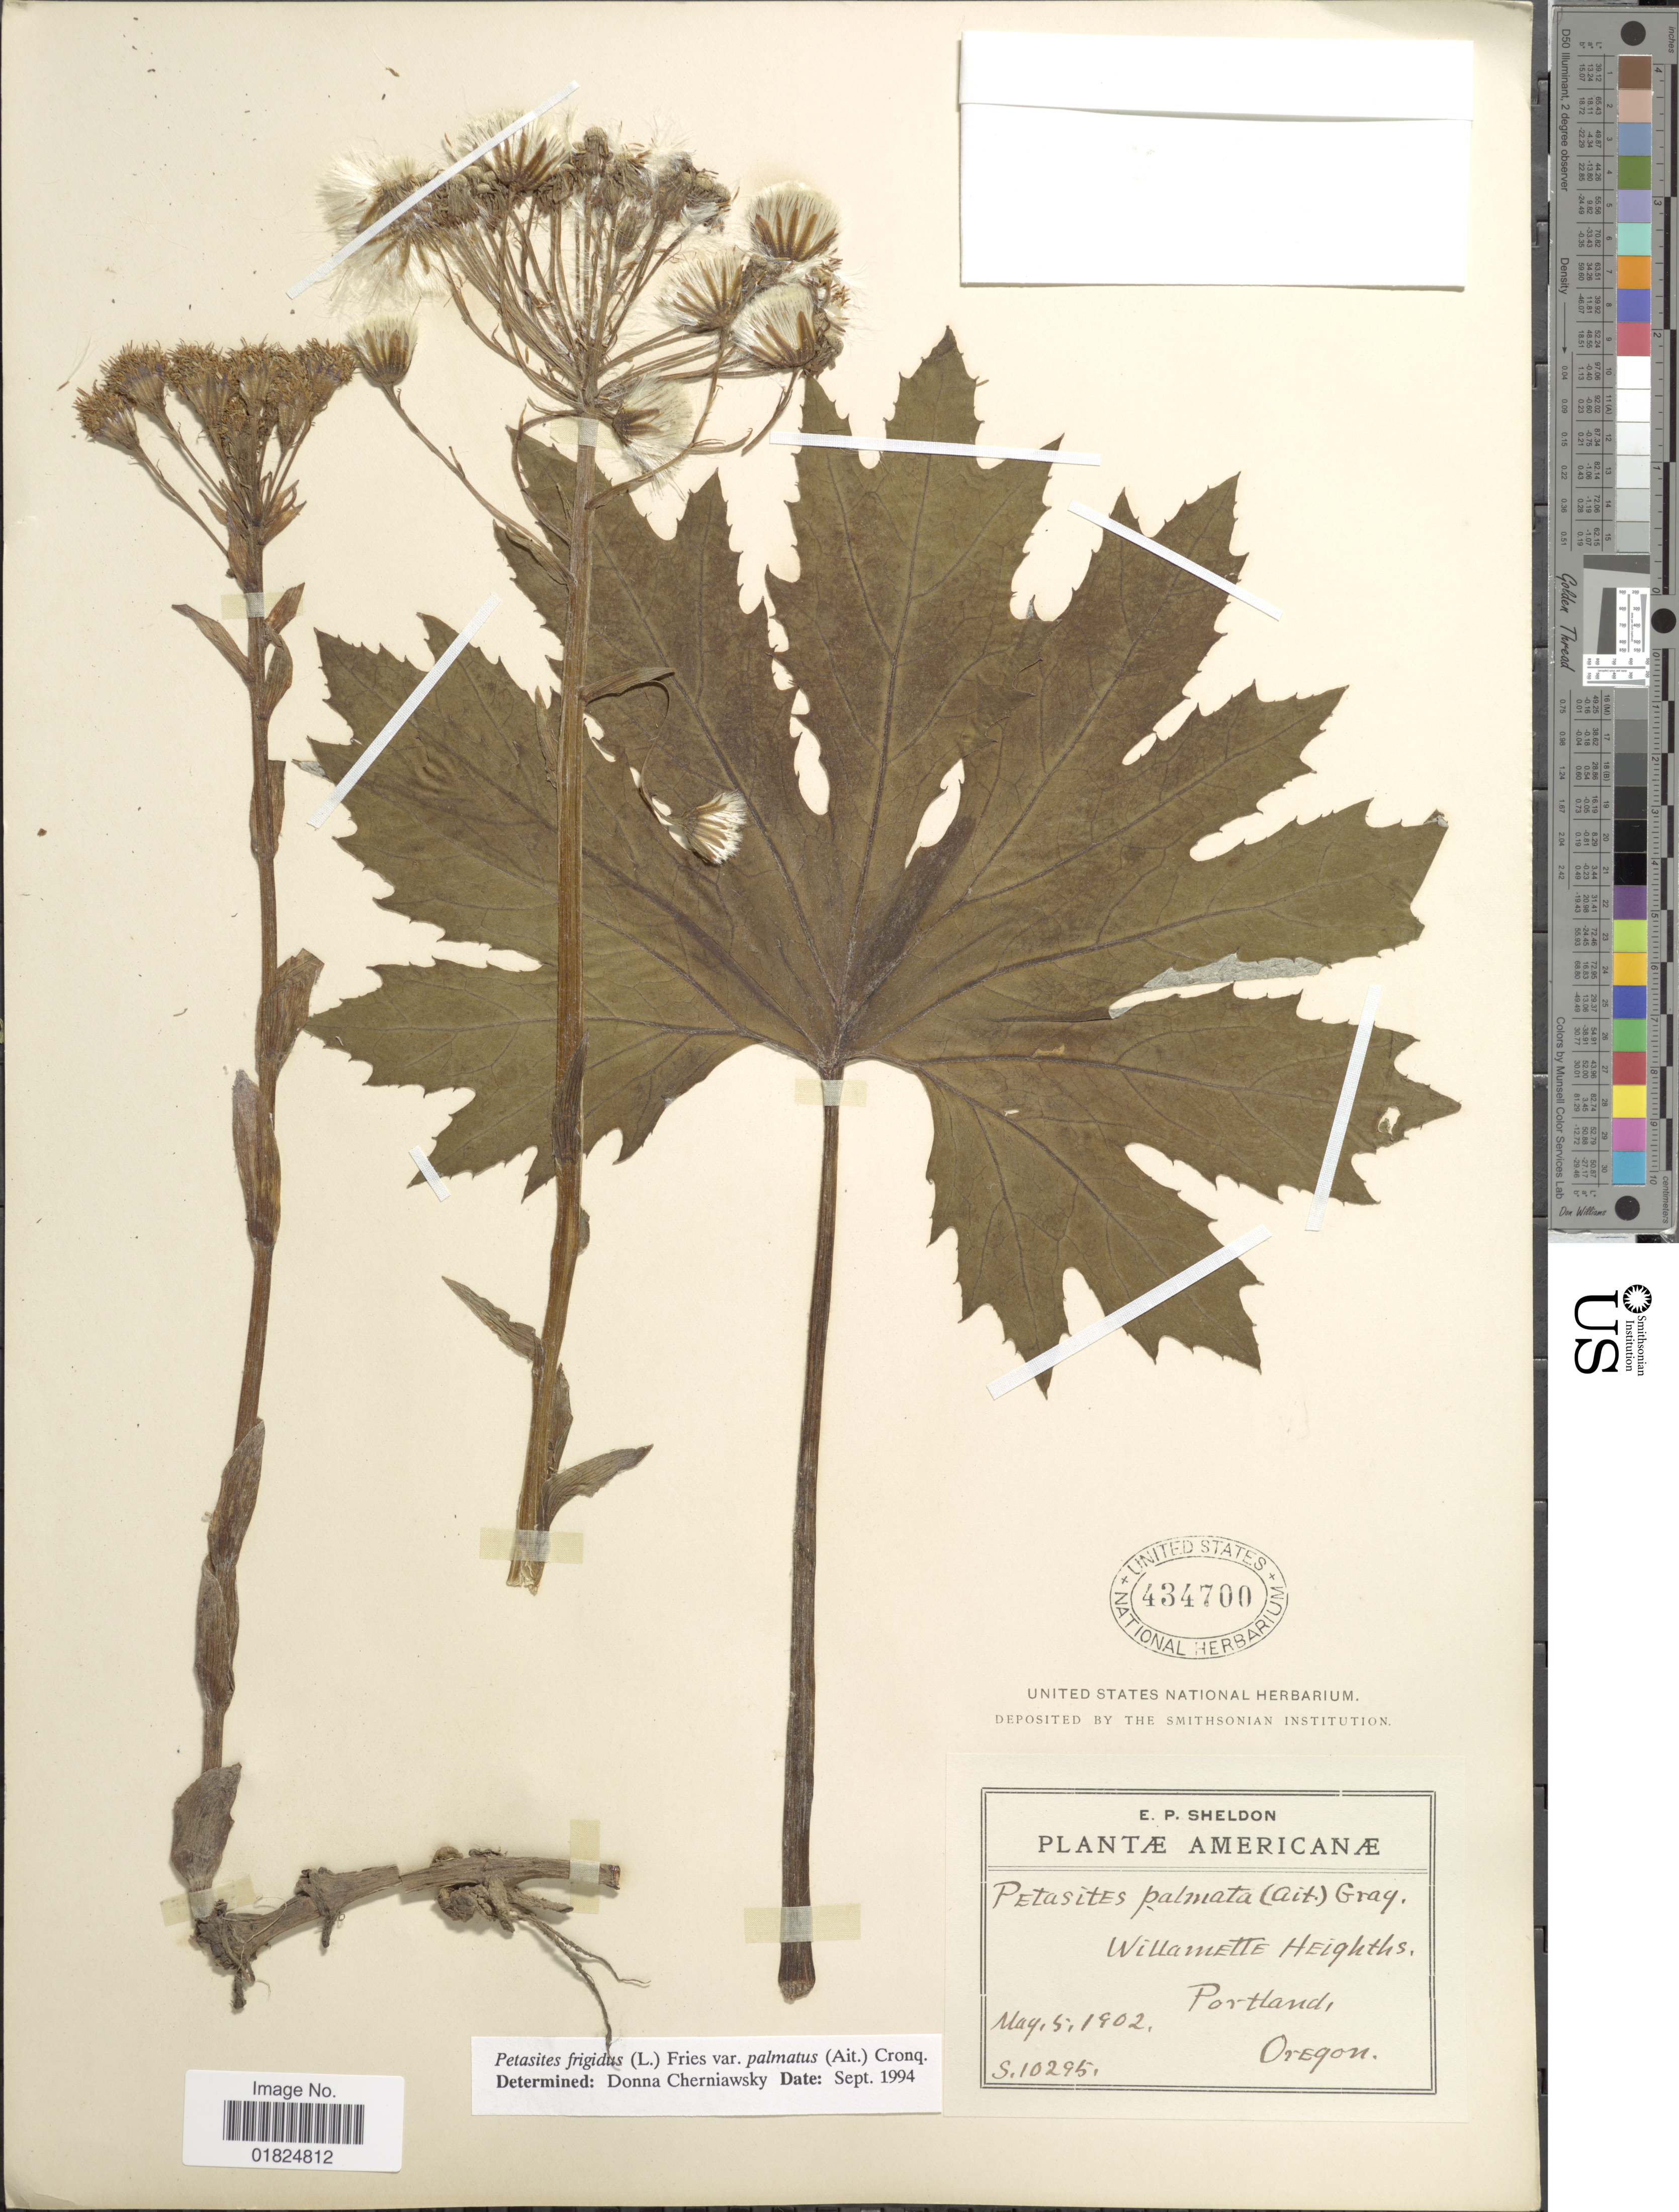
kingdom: Plantae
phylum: Tracheophyta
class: Magnoliopsida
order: Asterales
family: Asteraceae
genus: Petasites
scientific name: Petasites frigidus var. palmatus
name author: (Aiton) Cody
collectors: E. P. Sheldon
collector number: S10295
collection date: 1902-05-05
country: United States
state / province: Oregon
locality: Willamette Heighths. Portland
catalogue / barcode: US 434700